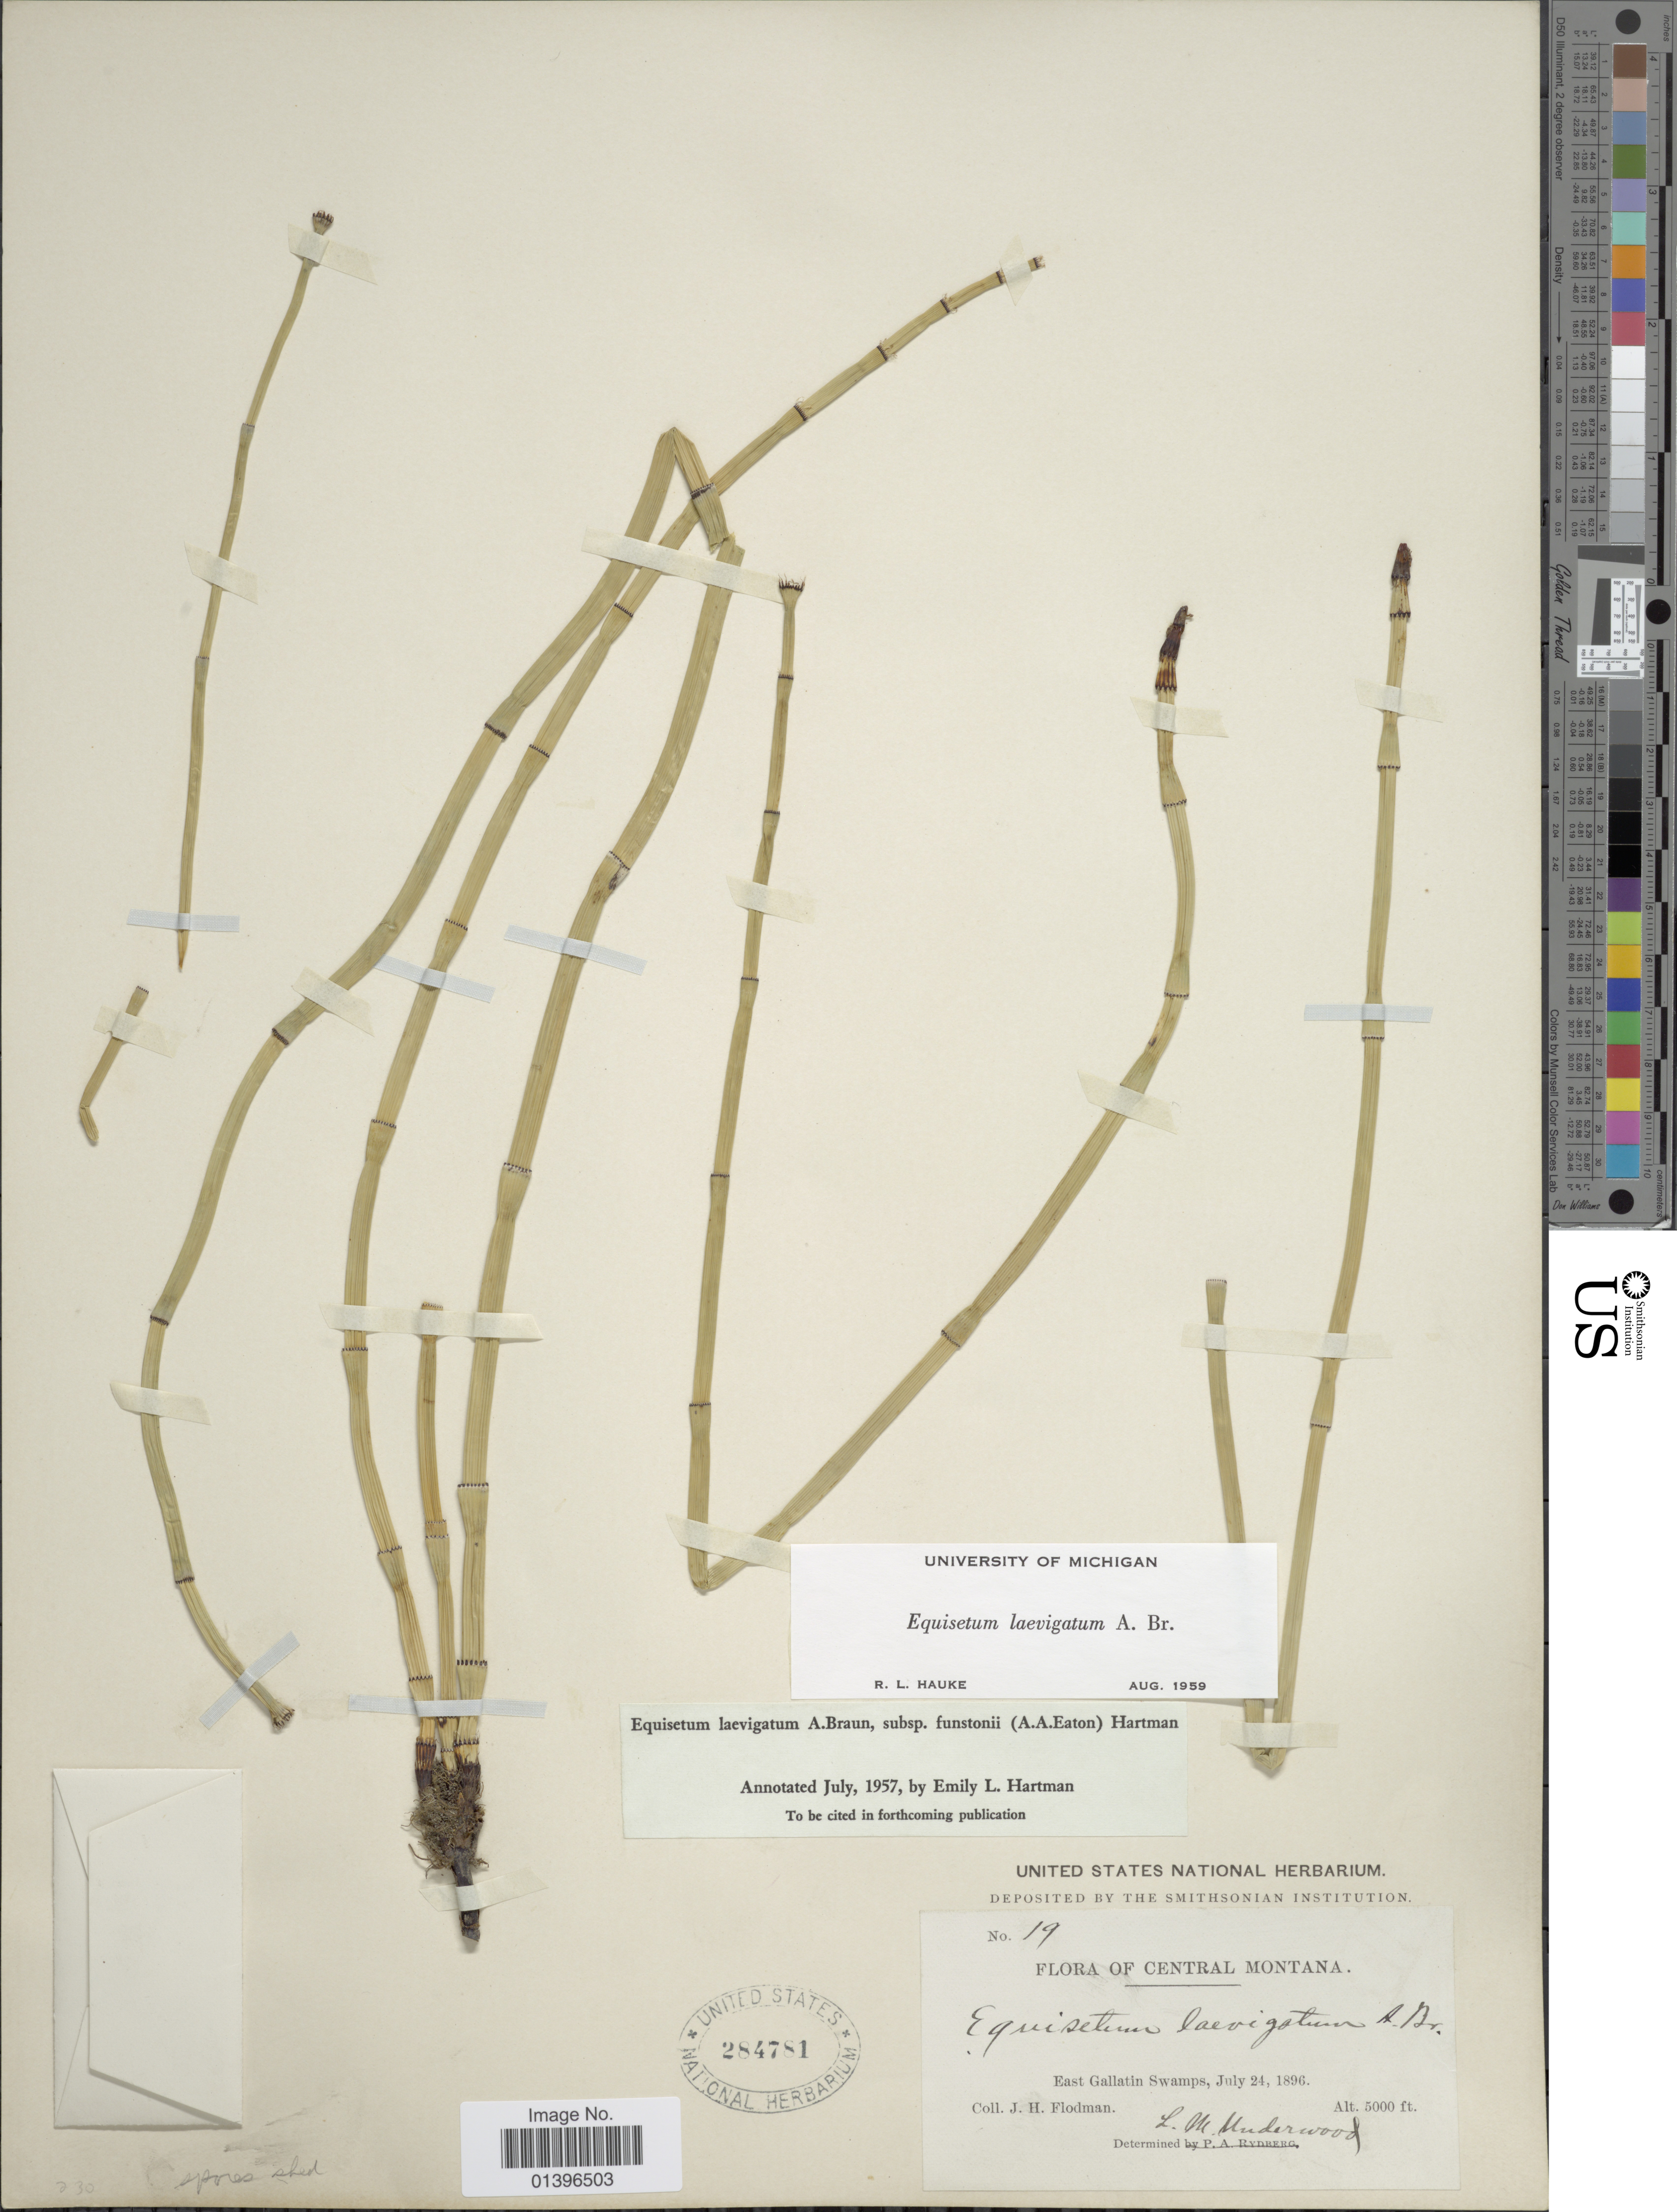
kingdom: Plantae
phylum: Tracheophyta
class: Polypodiopsida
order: Equisetales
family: Equisetaceae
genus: Equisetum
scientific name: Equisetum laevigatum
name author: A. Braun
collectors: J. Flodman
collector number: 19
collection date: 1896-07-24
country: United States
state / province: Montana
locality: Central Montana. East Gallatin Swamps.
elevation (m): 1524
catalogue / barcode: US 284781